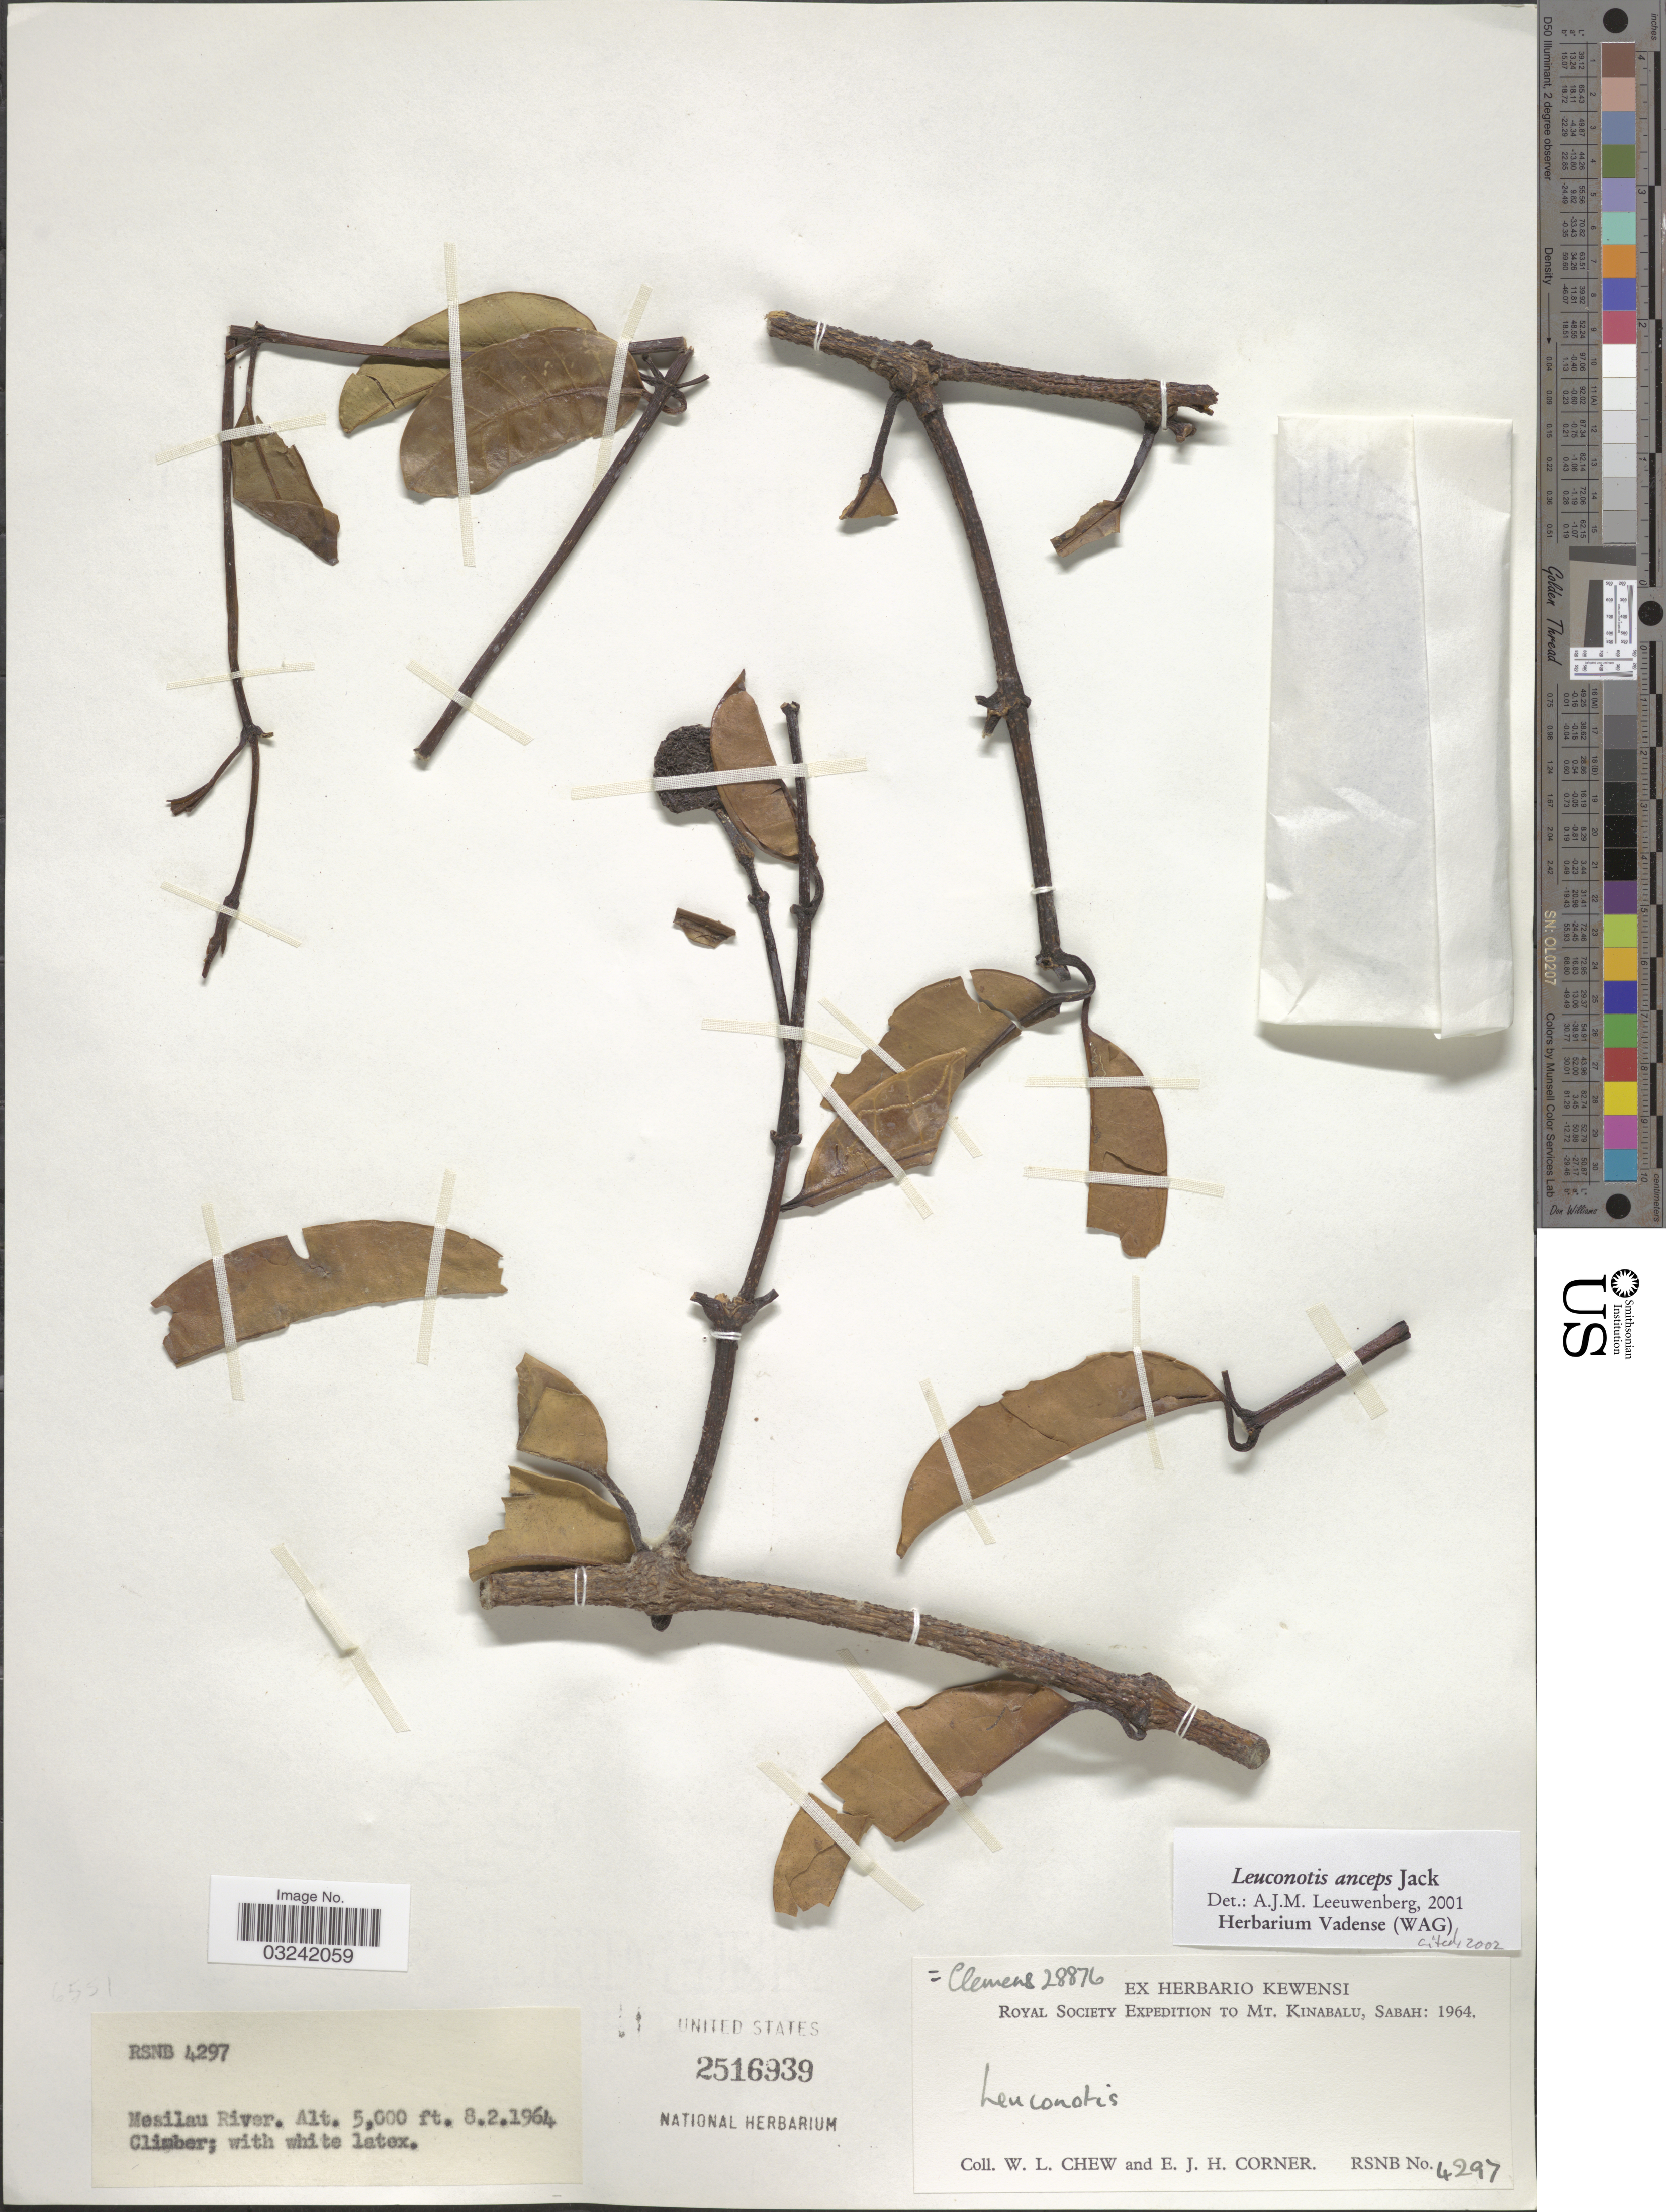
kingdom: Plantae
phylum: Tracheophyta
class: Magnoliopsida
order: Gentianales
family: Apocynaceae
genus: Leuconotis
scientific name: Leuconotis anceps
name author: Jack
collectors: W. Chew & E. Corner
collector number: RSNB 4297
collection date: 1964-02-08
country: Malaysia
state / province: Sabah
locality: Mt. Kinabalu, Sabah, Mesilau River.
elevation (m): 1524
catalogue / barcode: US 2516939